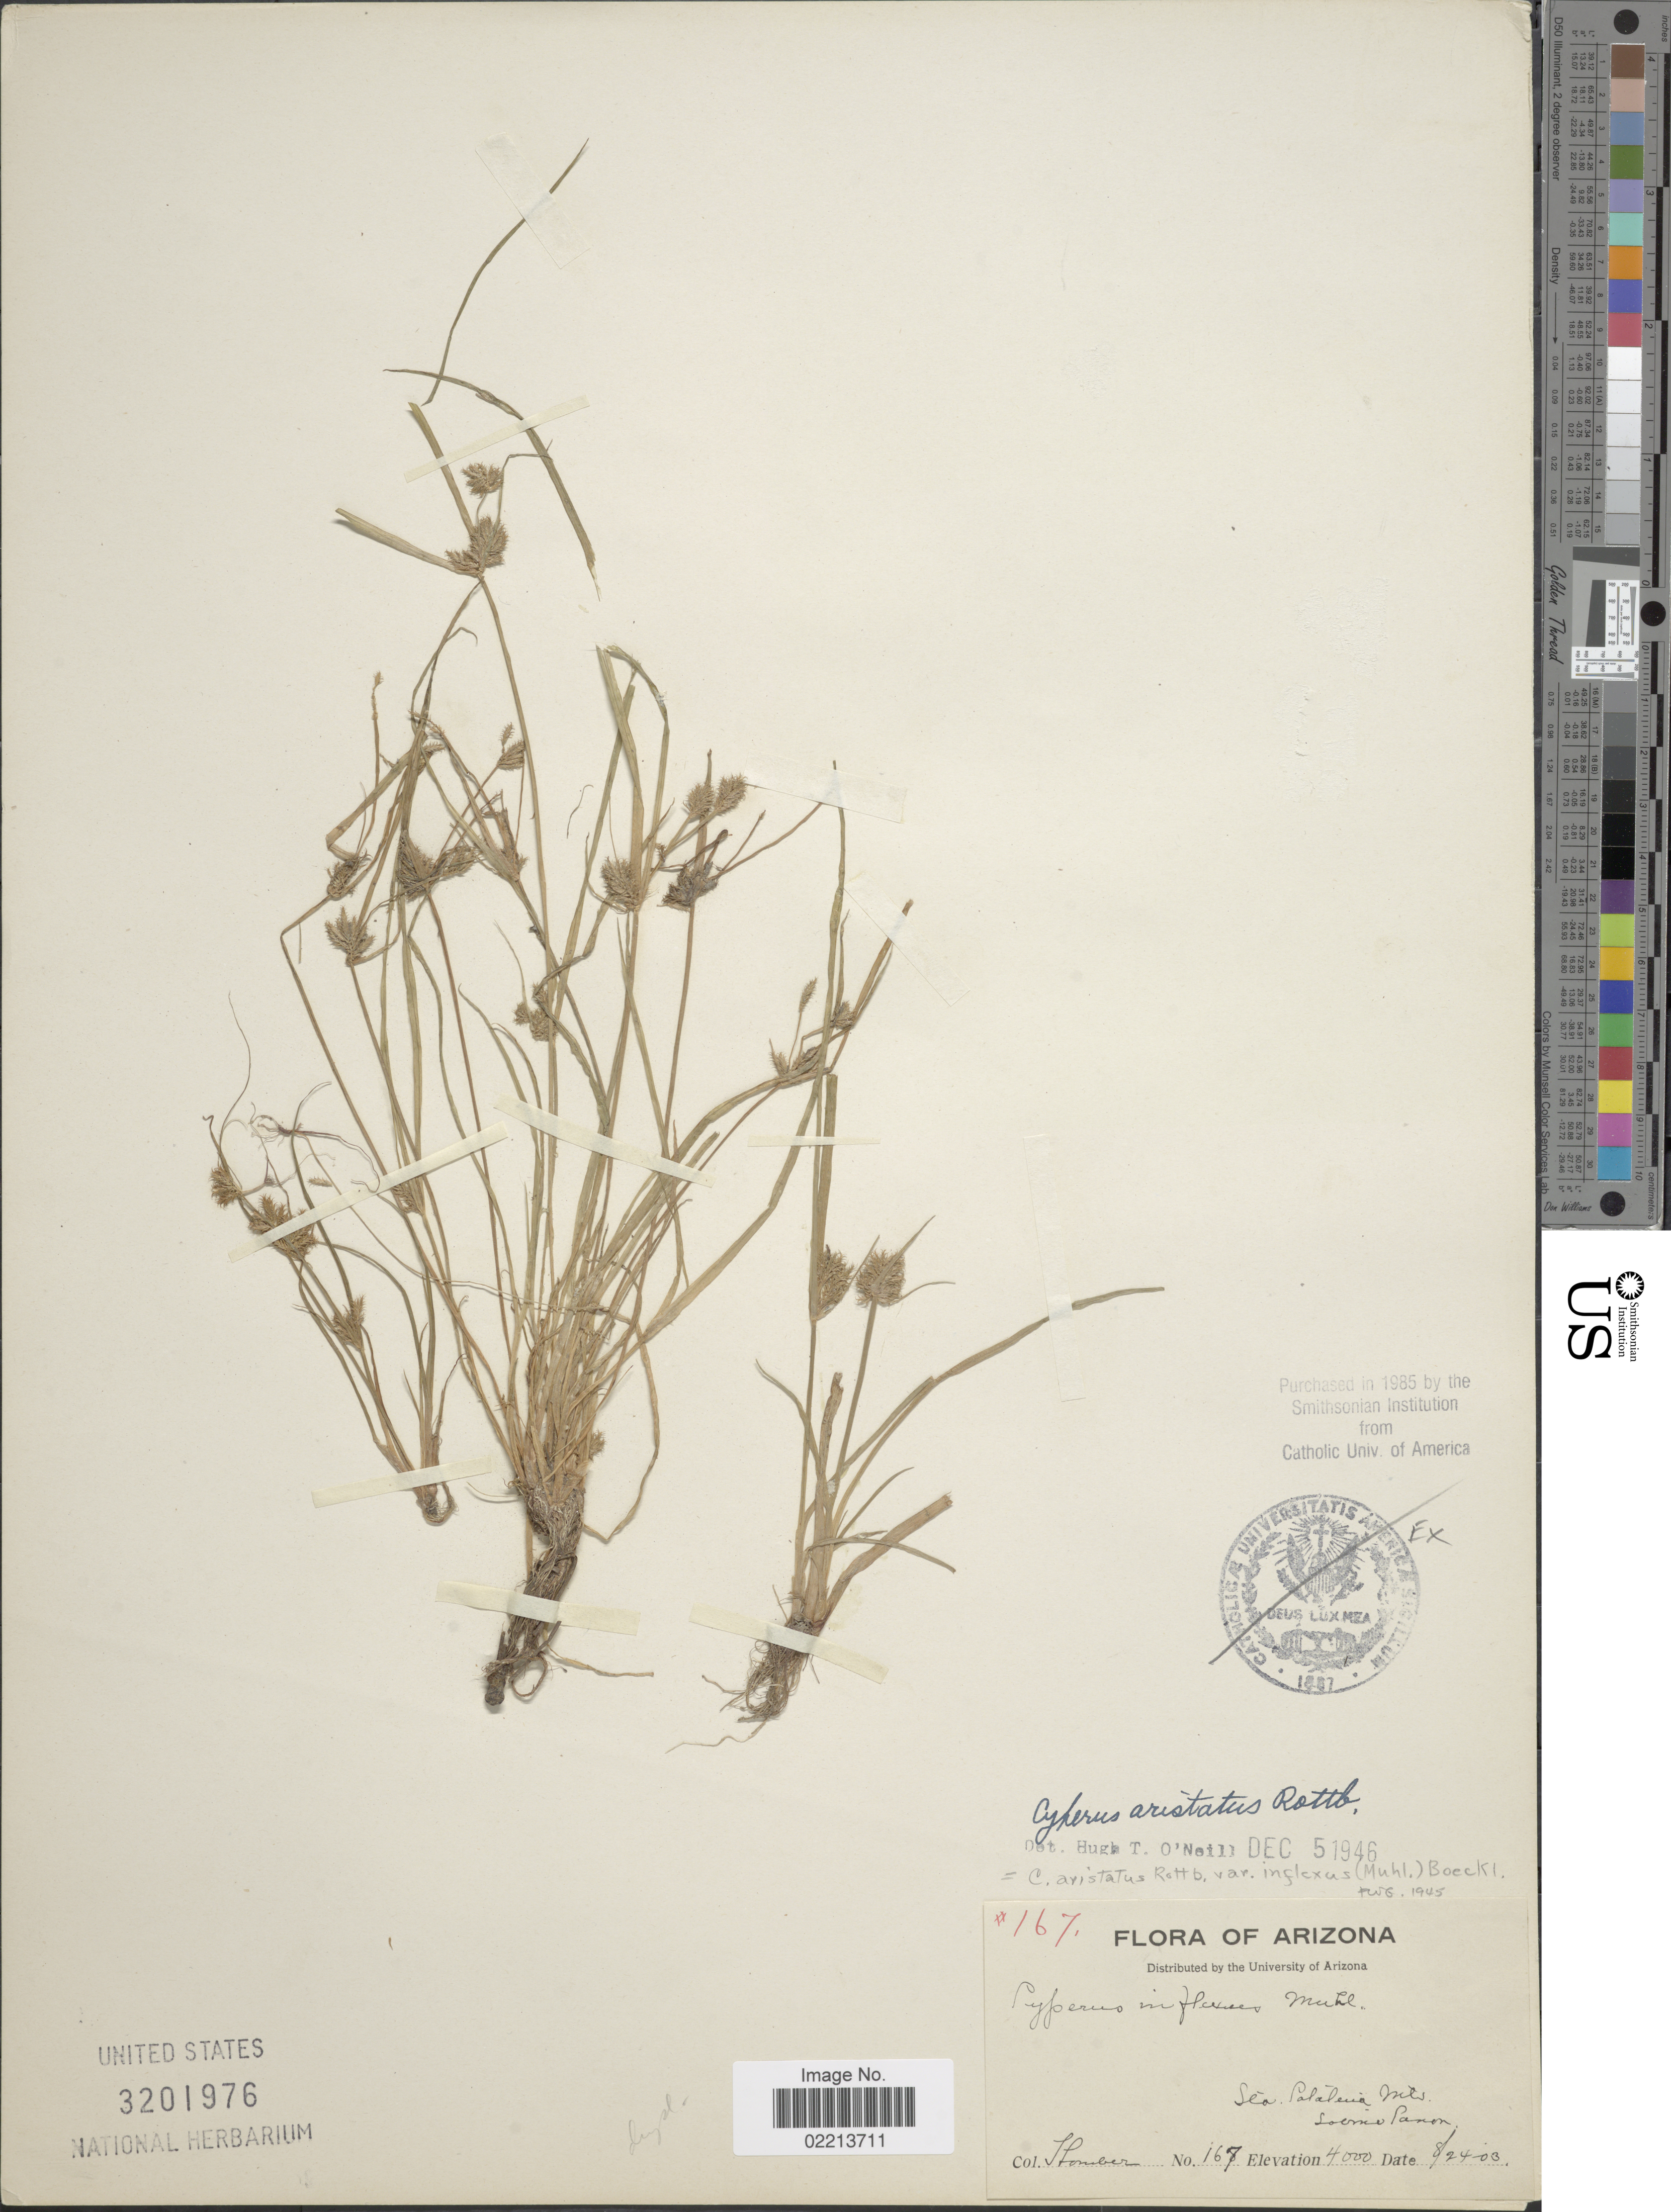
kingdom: Plantae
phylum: Tracheophyta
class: Liliopsida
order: Poales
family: Cyperaceae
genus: Cyperus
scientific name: Cyperus squarrosus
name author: L.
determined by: Strong, Mark T., (BOT), Smithsonian Institution - National Museum of Natural History (UNITED STATES)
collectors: J. Thornber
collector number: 167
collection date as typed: Transcribed d/m/y: 24/8/03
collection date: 1903-08-24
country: United States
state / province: Arizona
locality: Sta (Santa) Catalina Mountains, Sabino Canyon.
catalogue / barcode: US 3201976